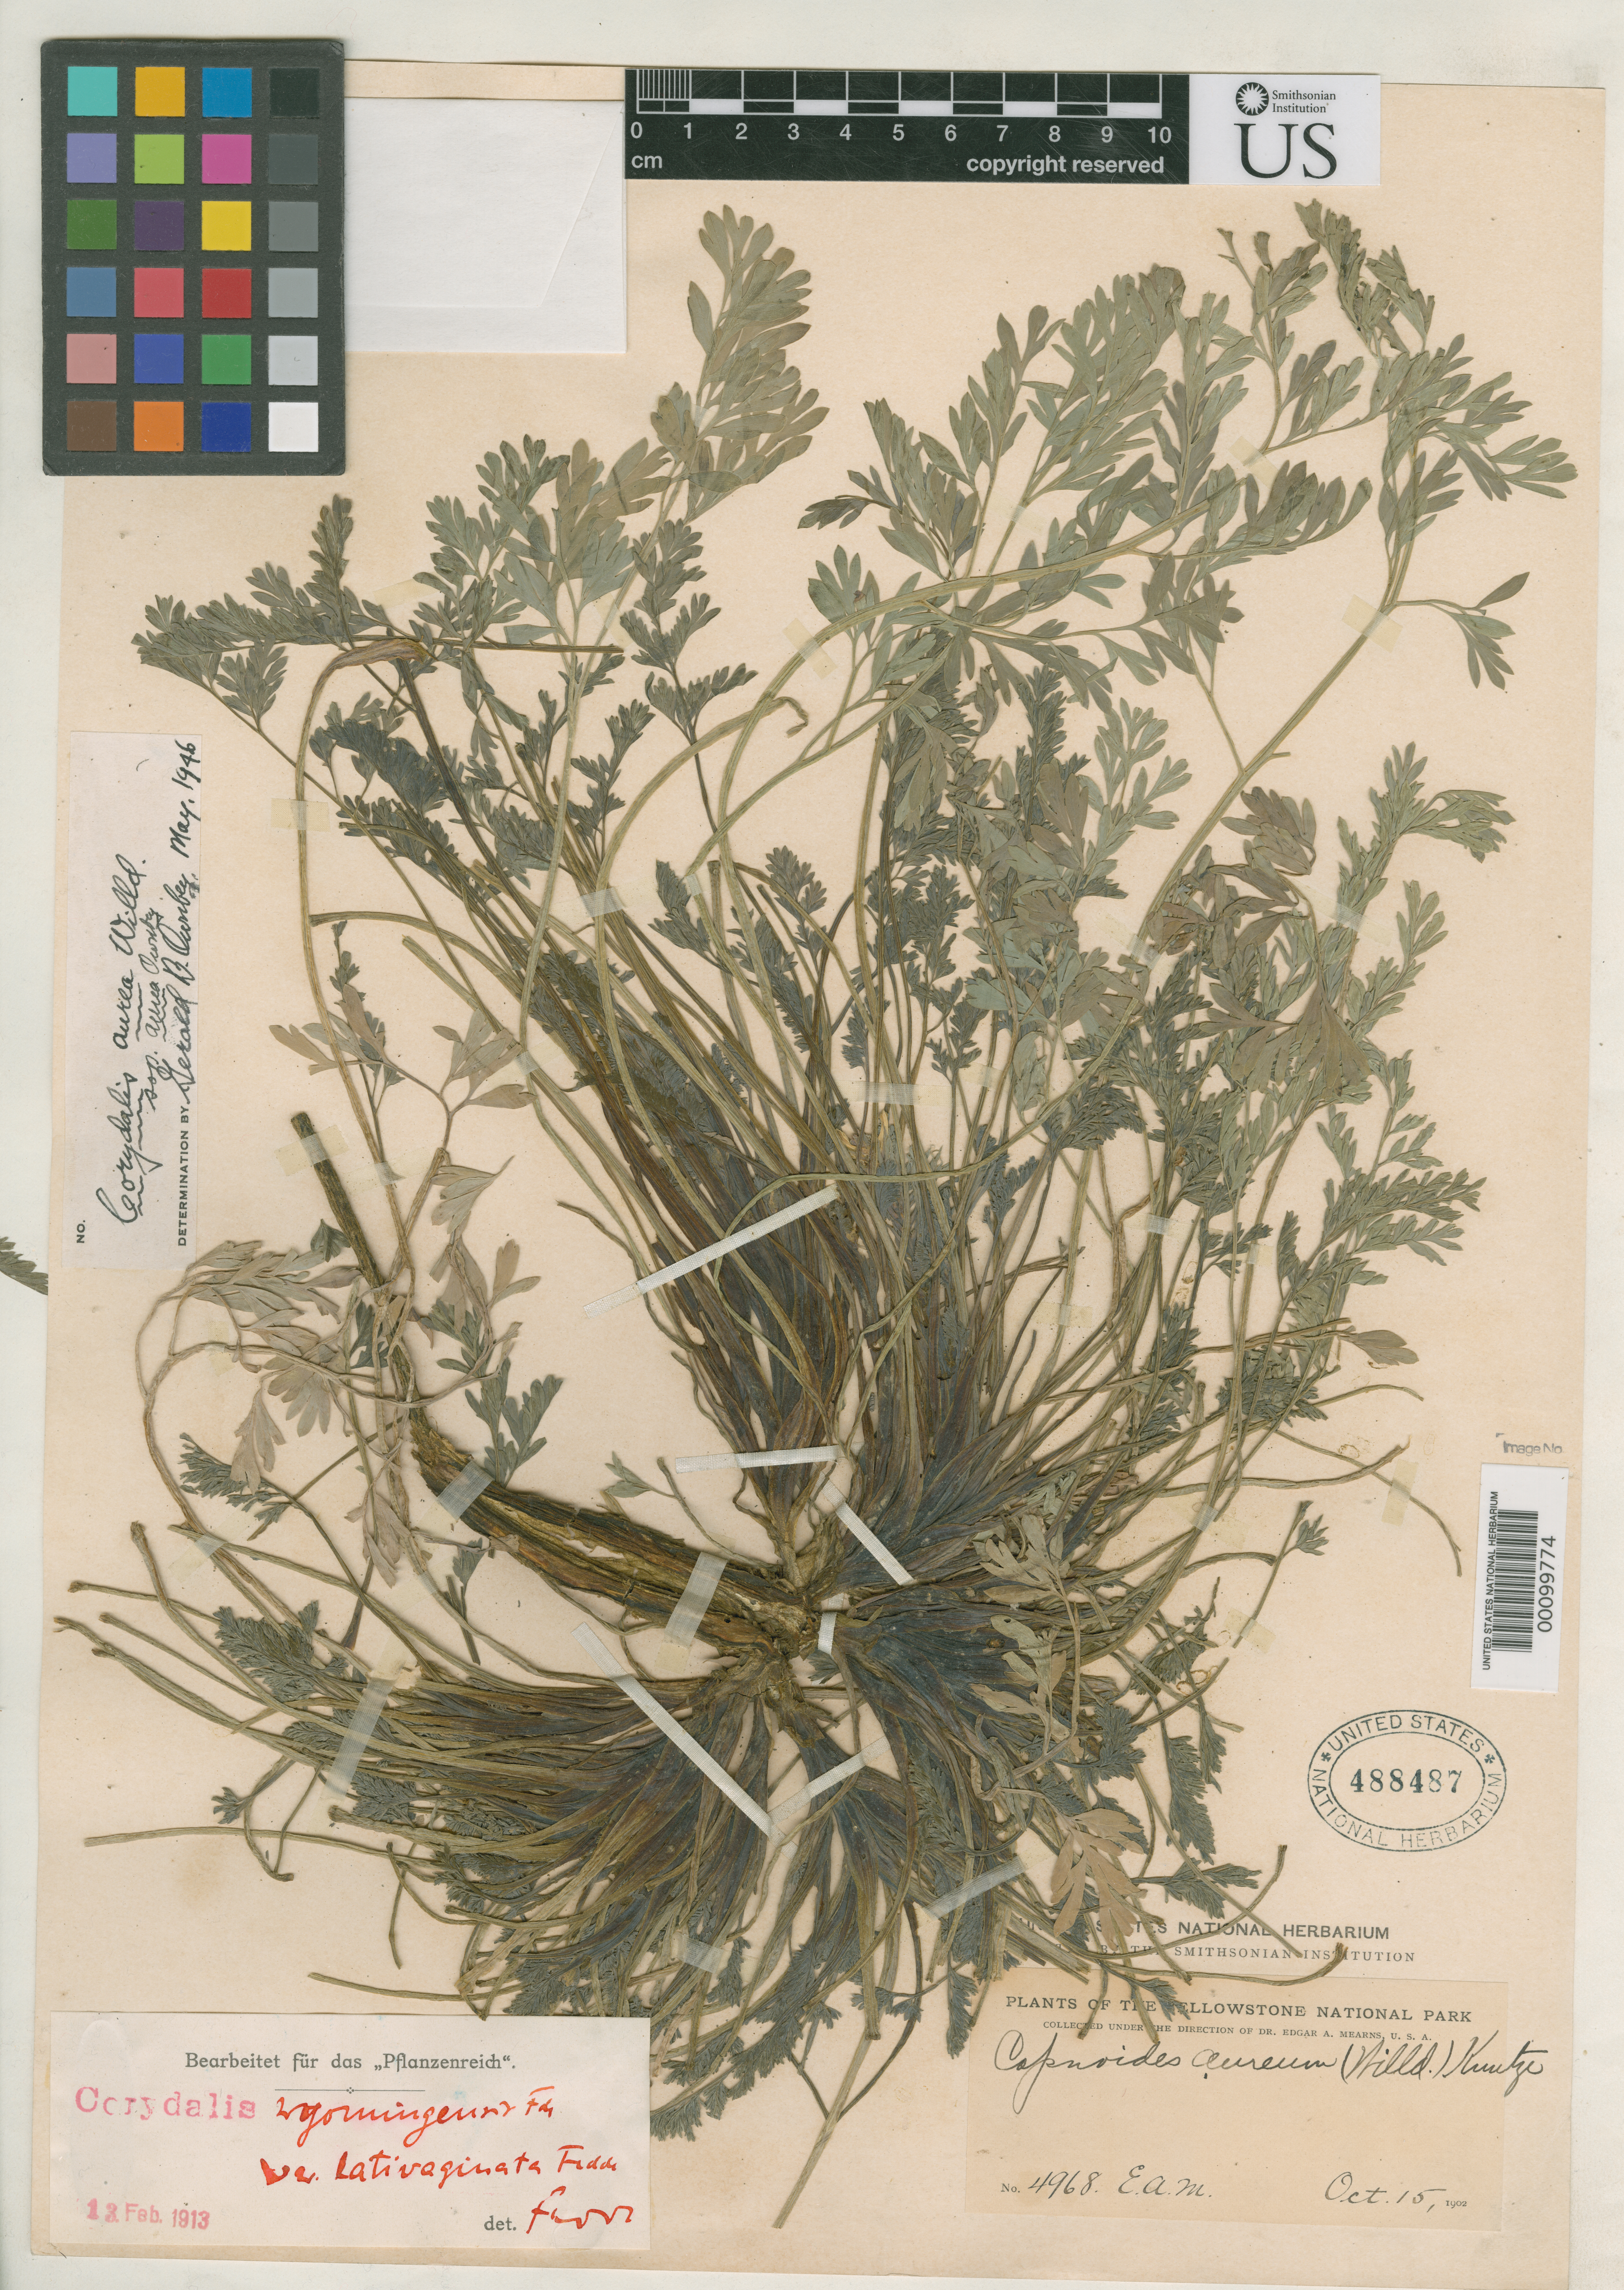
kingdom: Plantae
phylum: Tracheophyta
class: Magnoliopsida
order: Ranunculales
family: Papaveraceae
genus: Corydalis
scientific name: Corydalis wyomingensis var. lativaginata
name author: Fedde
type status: Isotype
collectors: E. A. Mearns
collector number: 4968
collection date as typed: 15 Oct 1902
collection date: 1902-10-15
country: United States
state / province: Wyoming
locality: Yellowstone National Park.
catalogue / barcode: US 488487